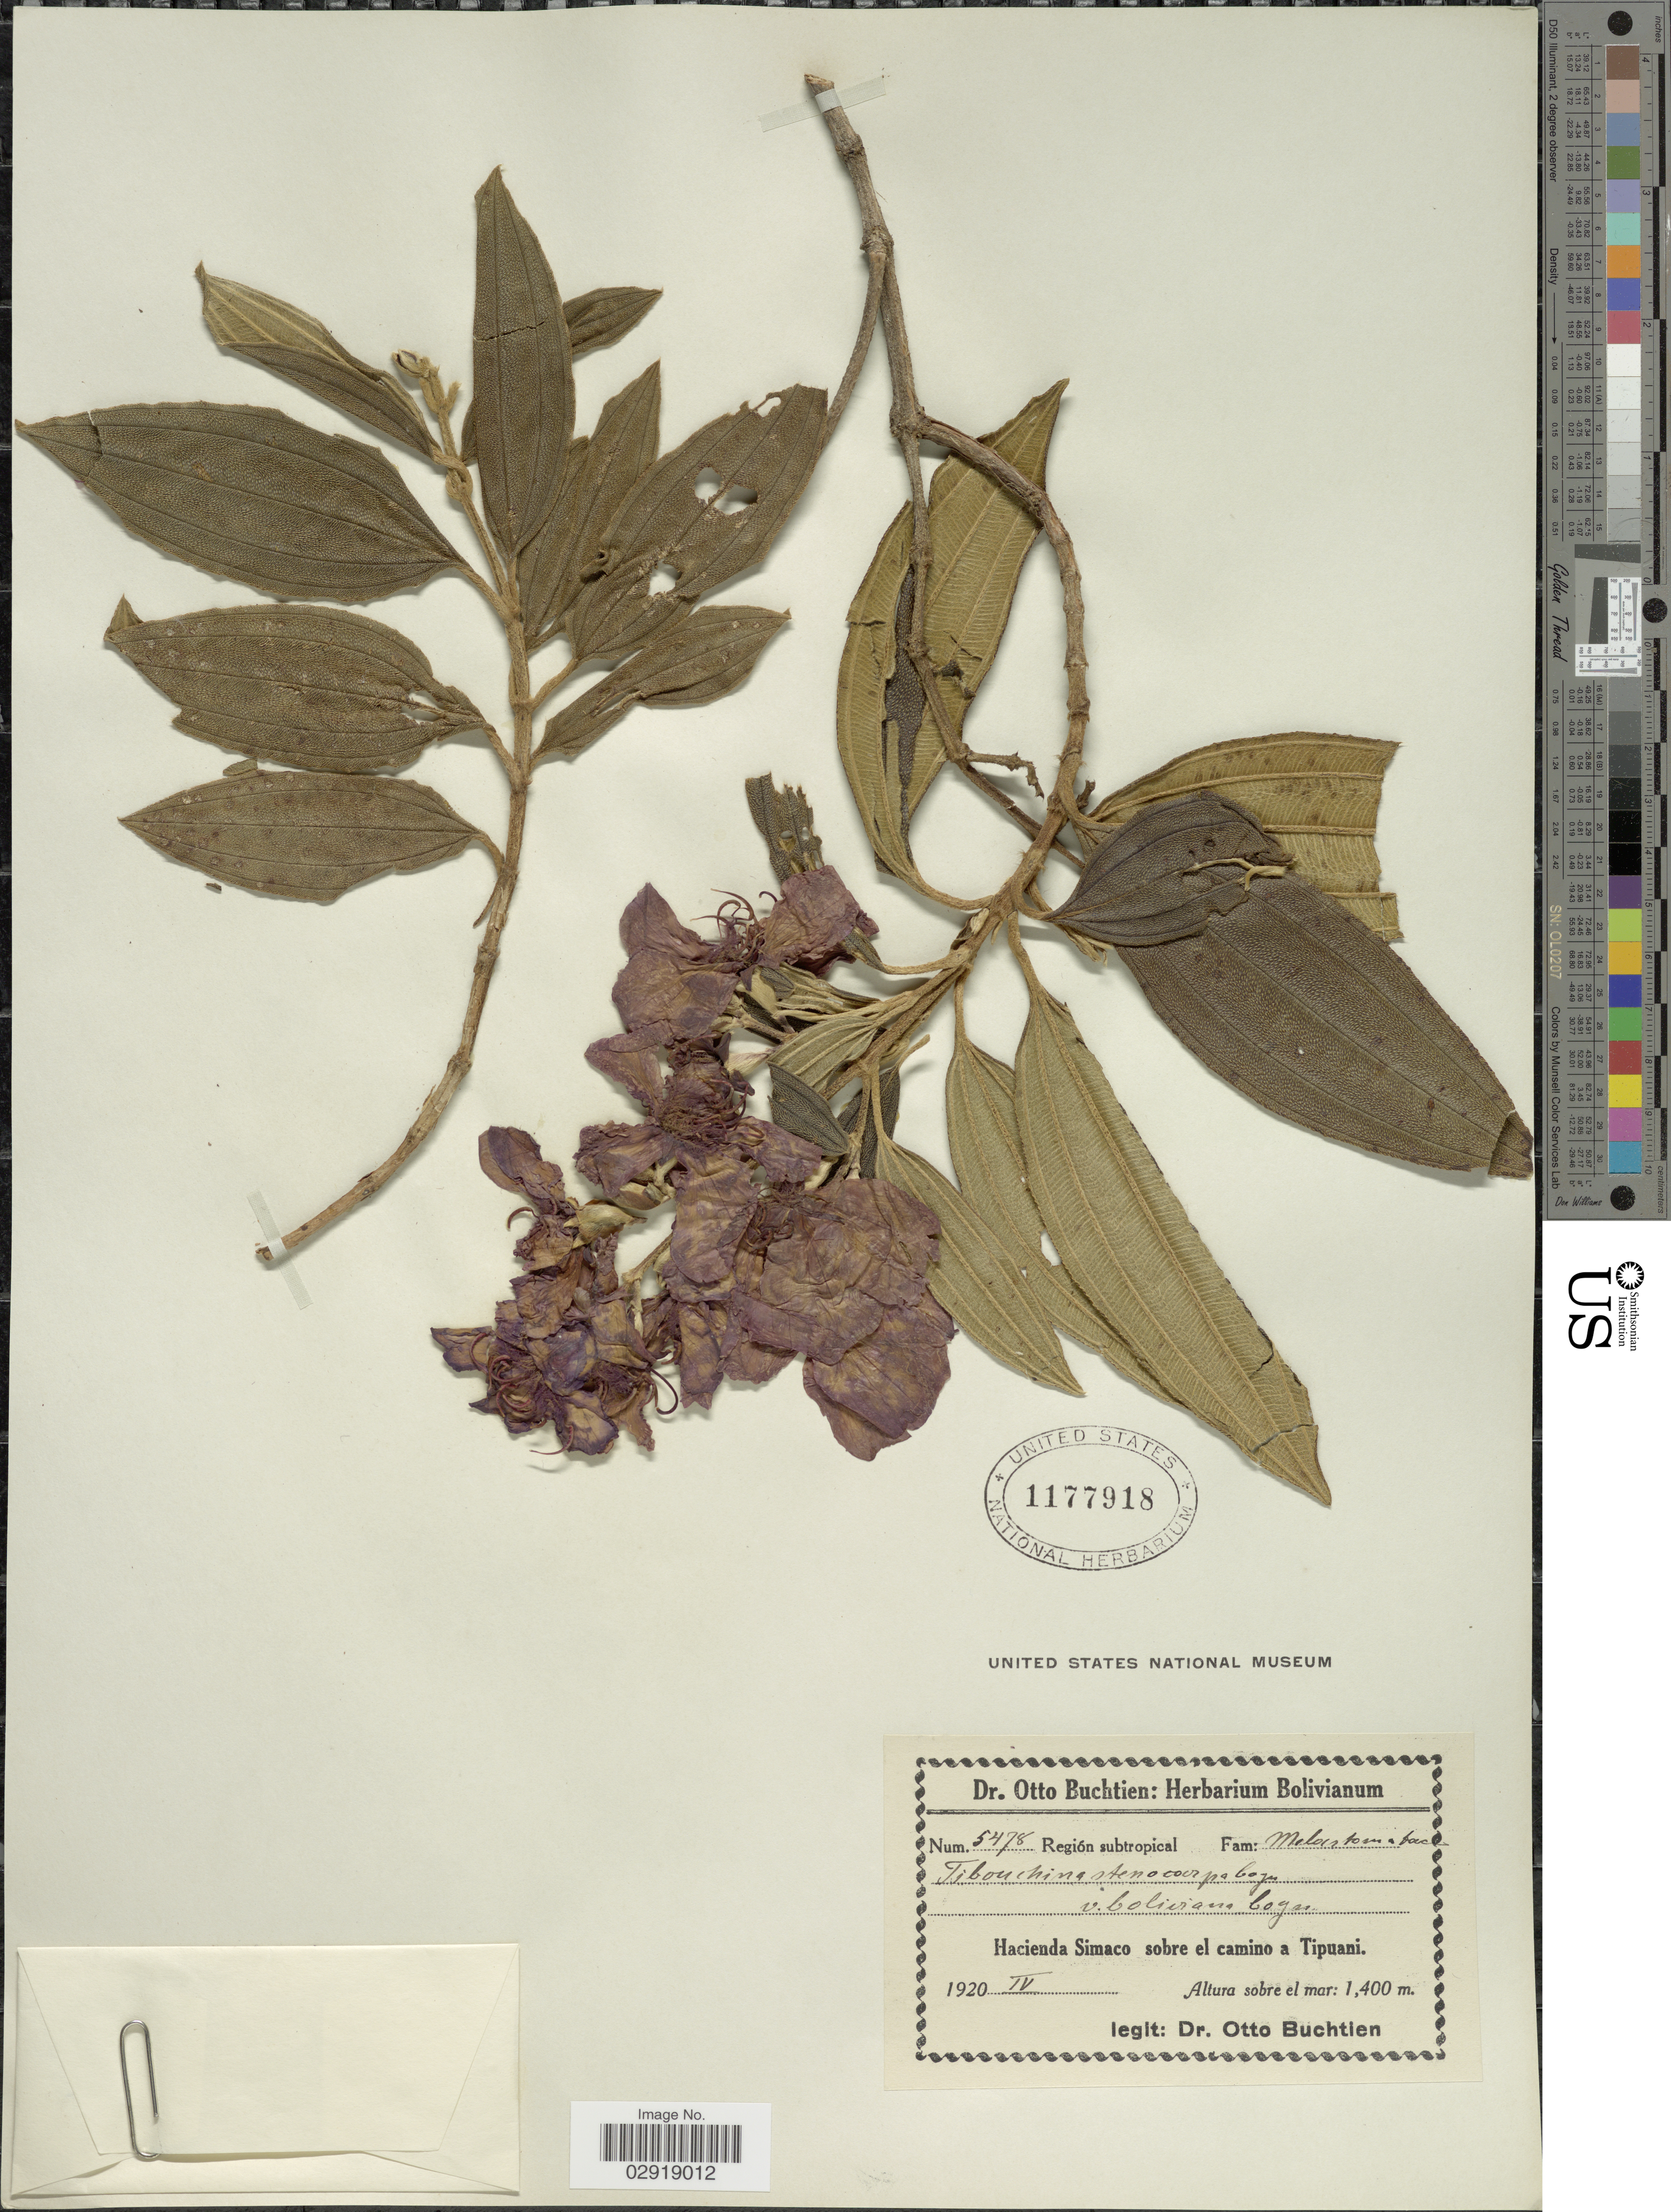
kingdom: Plantae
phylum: Tracheophyta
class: Magnoliopsida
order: Myrtales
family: Melastomataceae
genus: Pleroma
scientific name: Pleroma stenocarpum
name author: (DC.) Triana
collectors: O. Buchtien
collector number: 5478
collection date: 1920-04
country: Bolivia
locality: Región subtropical. Hacienda Simaco sobre el camino a Tipuani.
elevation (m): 1400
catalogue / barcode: US 1177918